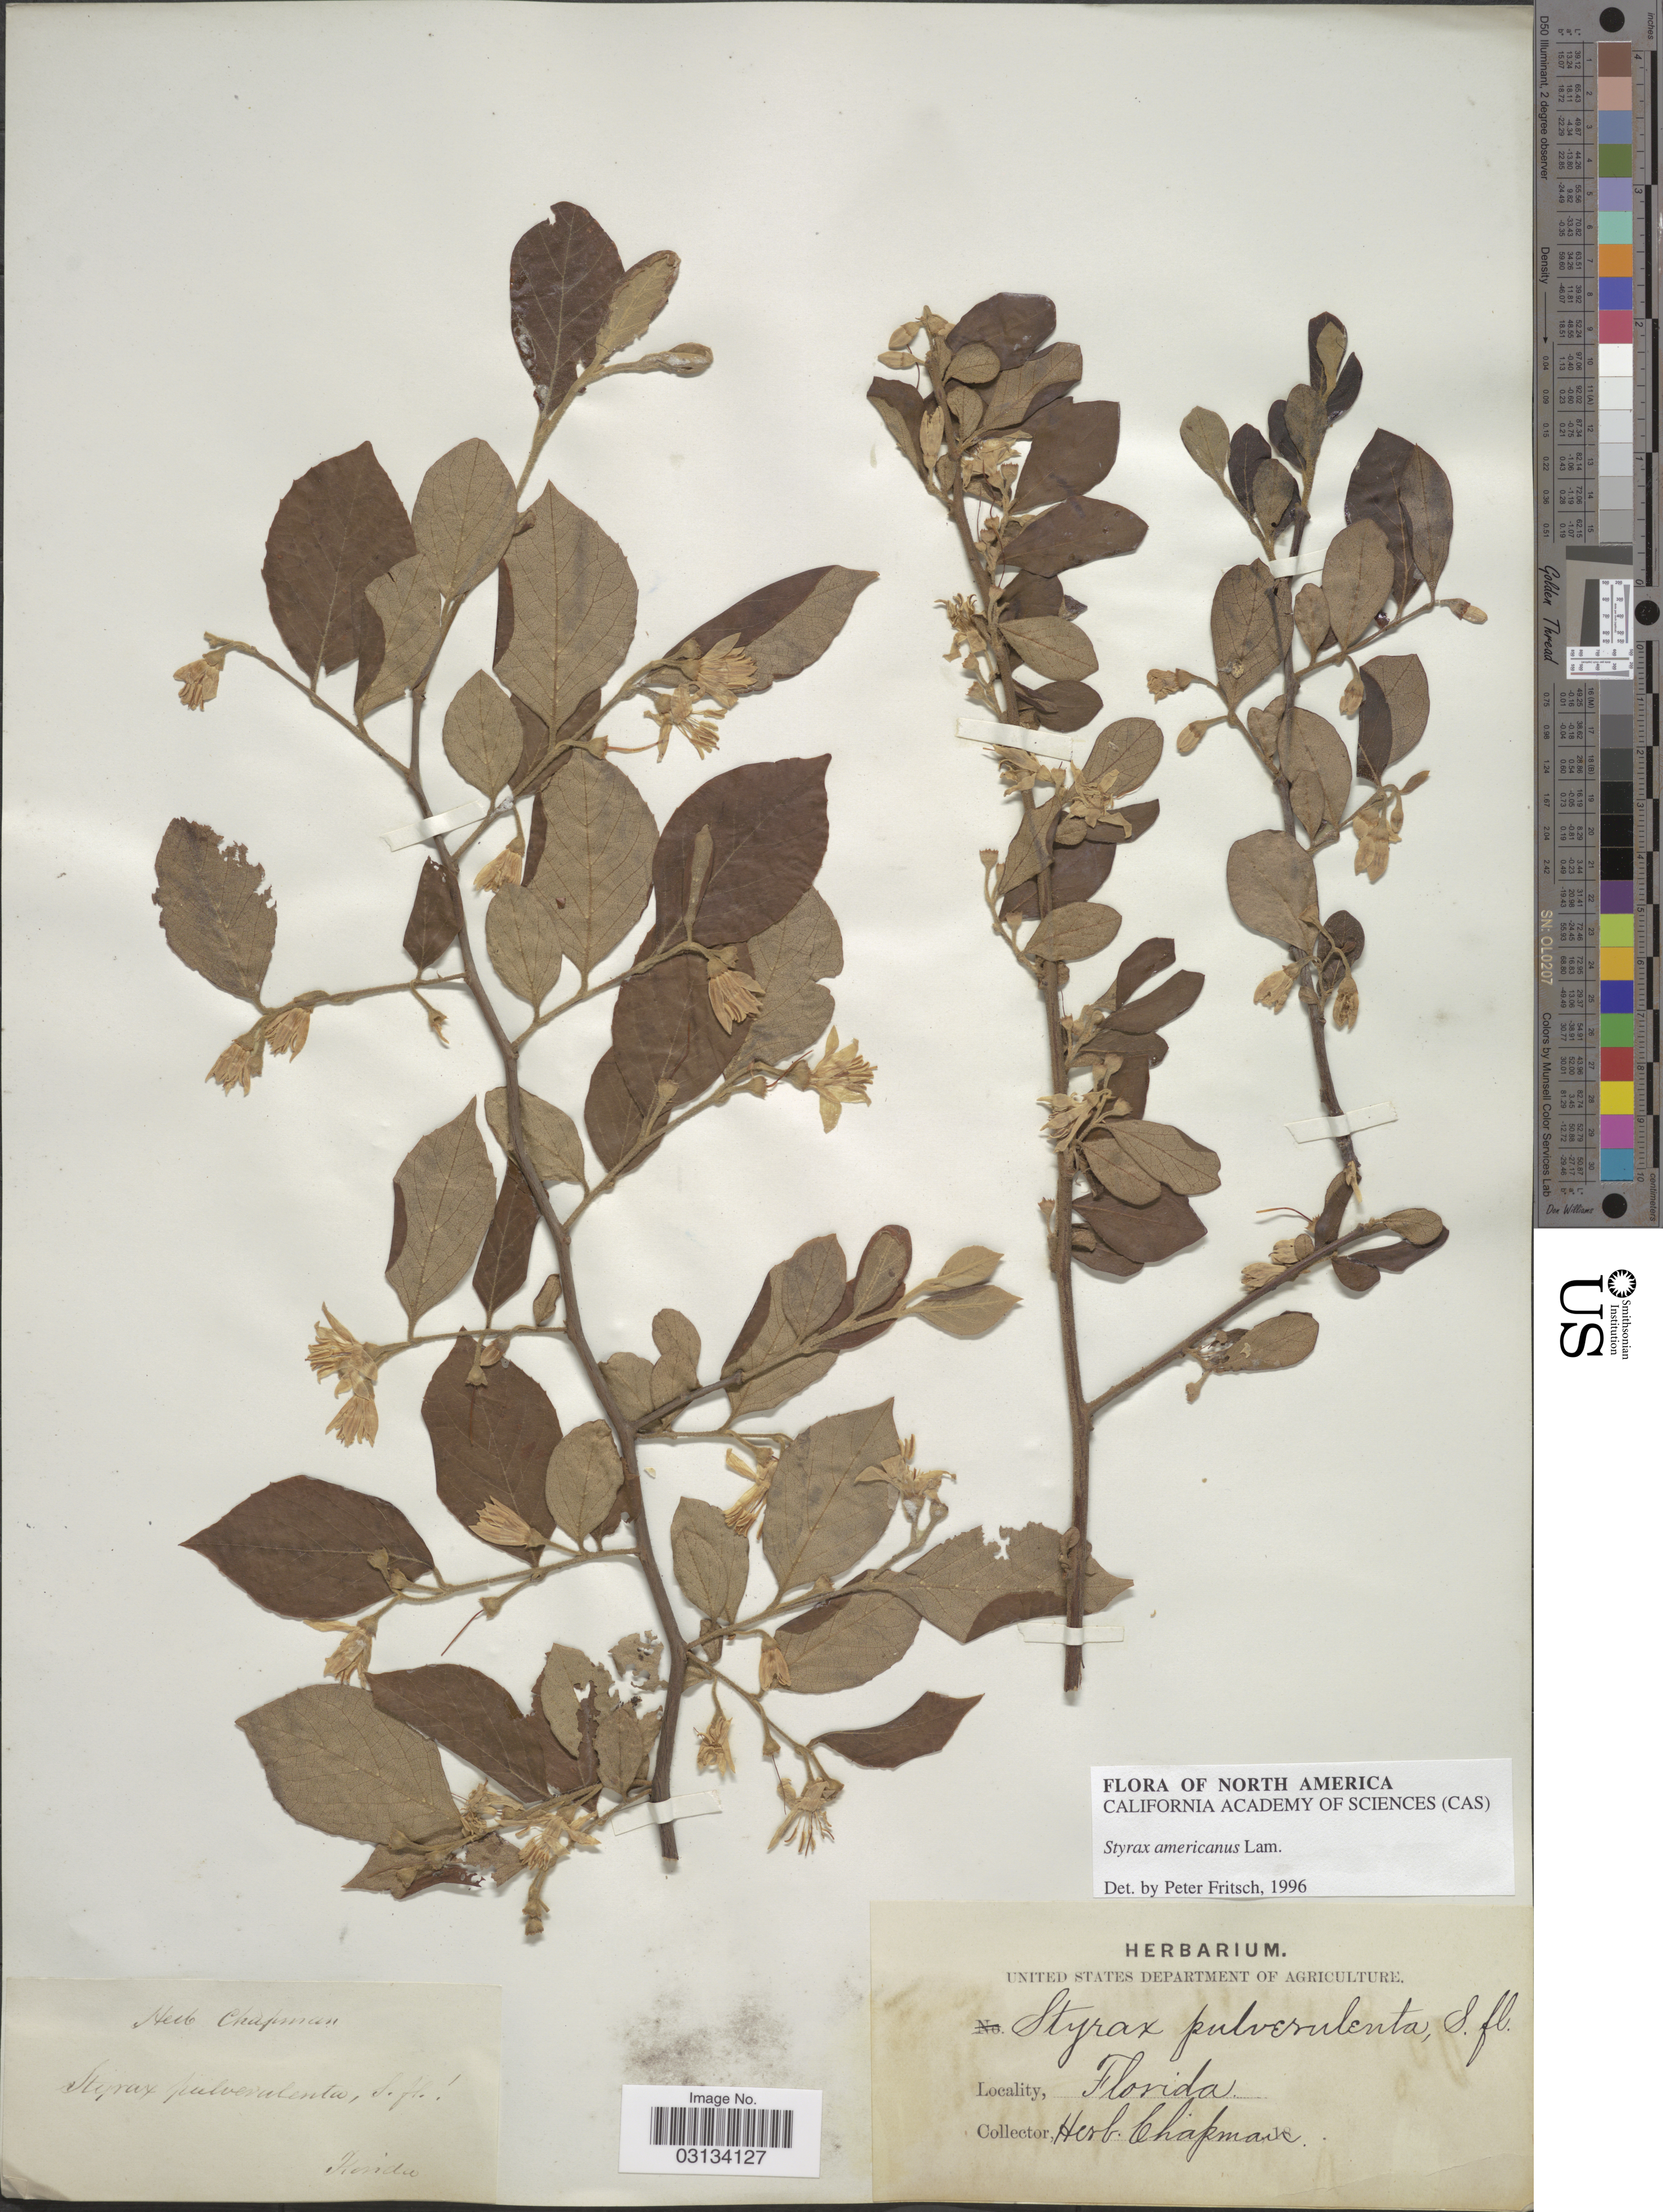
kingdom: Plantae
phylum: Tracheophyta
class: Magnoliopsida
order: Ericales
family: Styracaceae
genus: Styrax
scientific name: Styrax americanus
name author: Lam.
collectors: ex herb. Chapman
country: United States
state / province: Florida